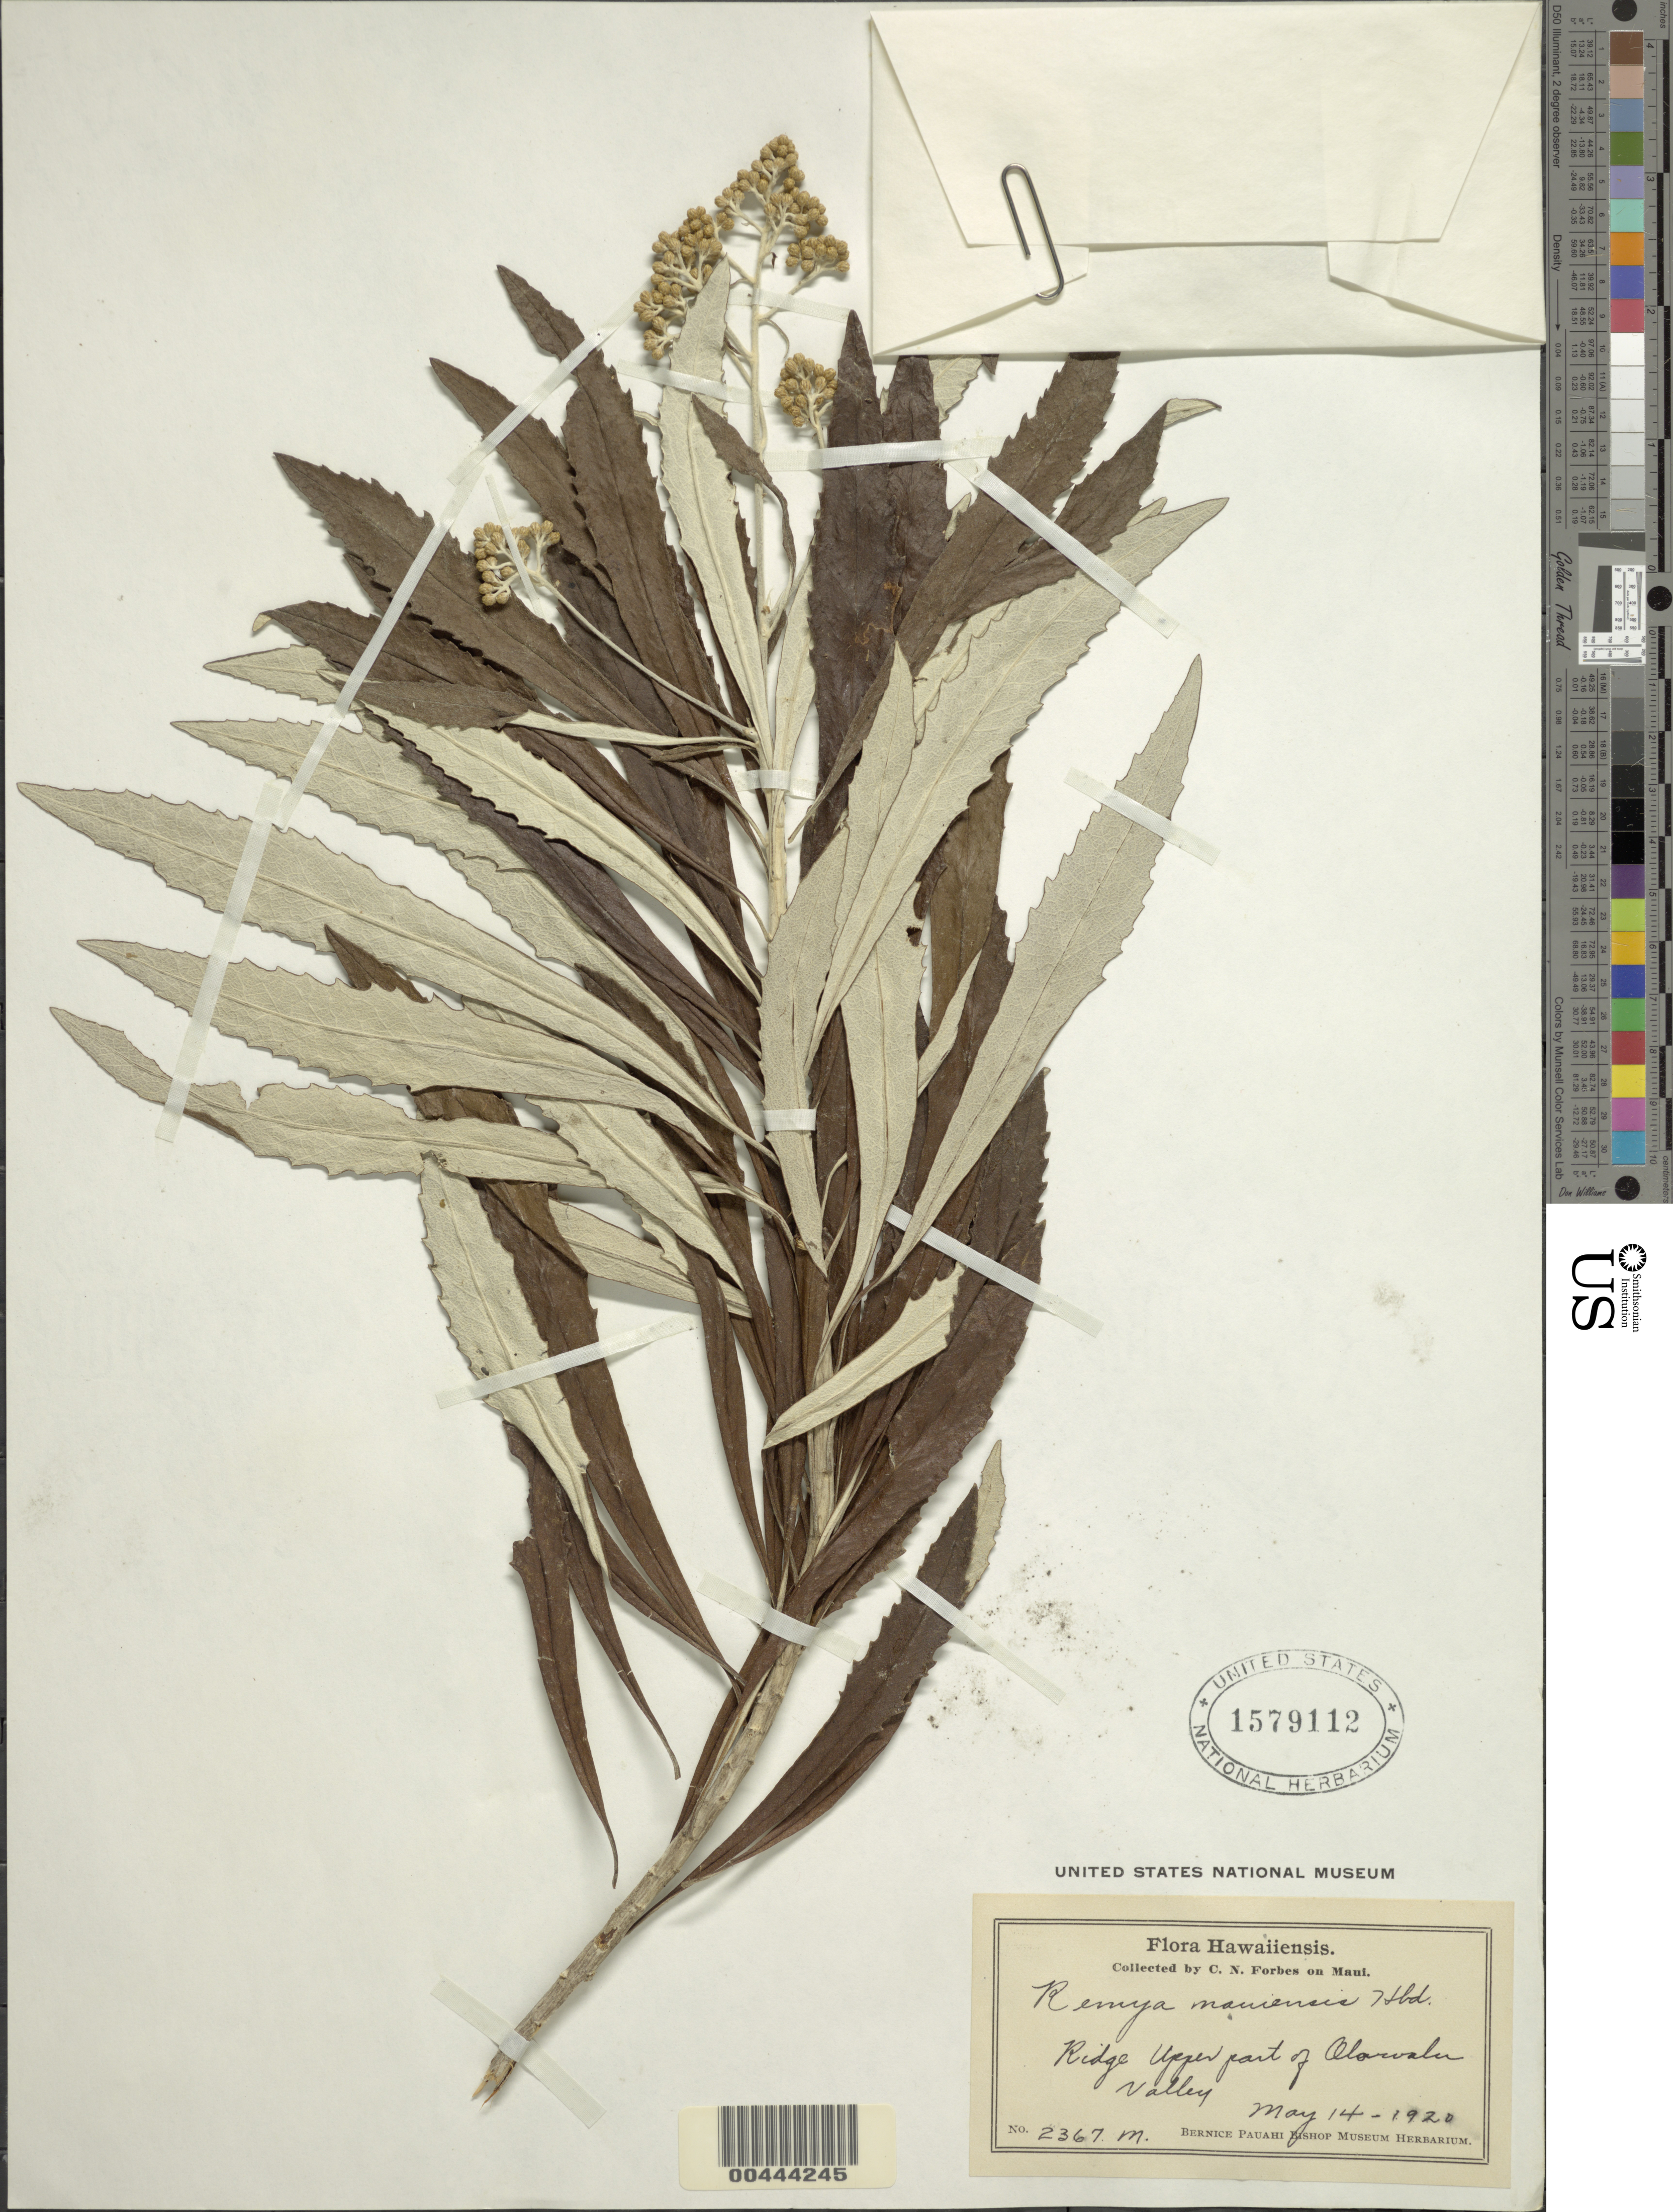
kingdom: Plantae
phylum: Tracheophyta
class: Magnoliopsida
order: Asterales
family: Asteraceae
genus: Remya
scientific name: Remya mauiensis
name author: Hillebr.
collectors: C. N. Forbes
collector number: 2367.M.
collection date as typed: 14 May 1920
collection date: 1920-05-14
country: United States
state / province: Hawaii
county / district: Maui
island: Maui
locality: Ridge. Upper part of Olowalu Valley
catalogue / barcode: US 1579112